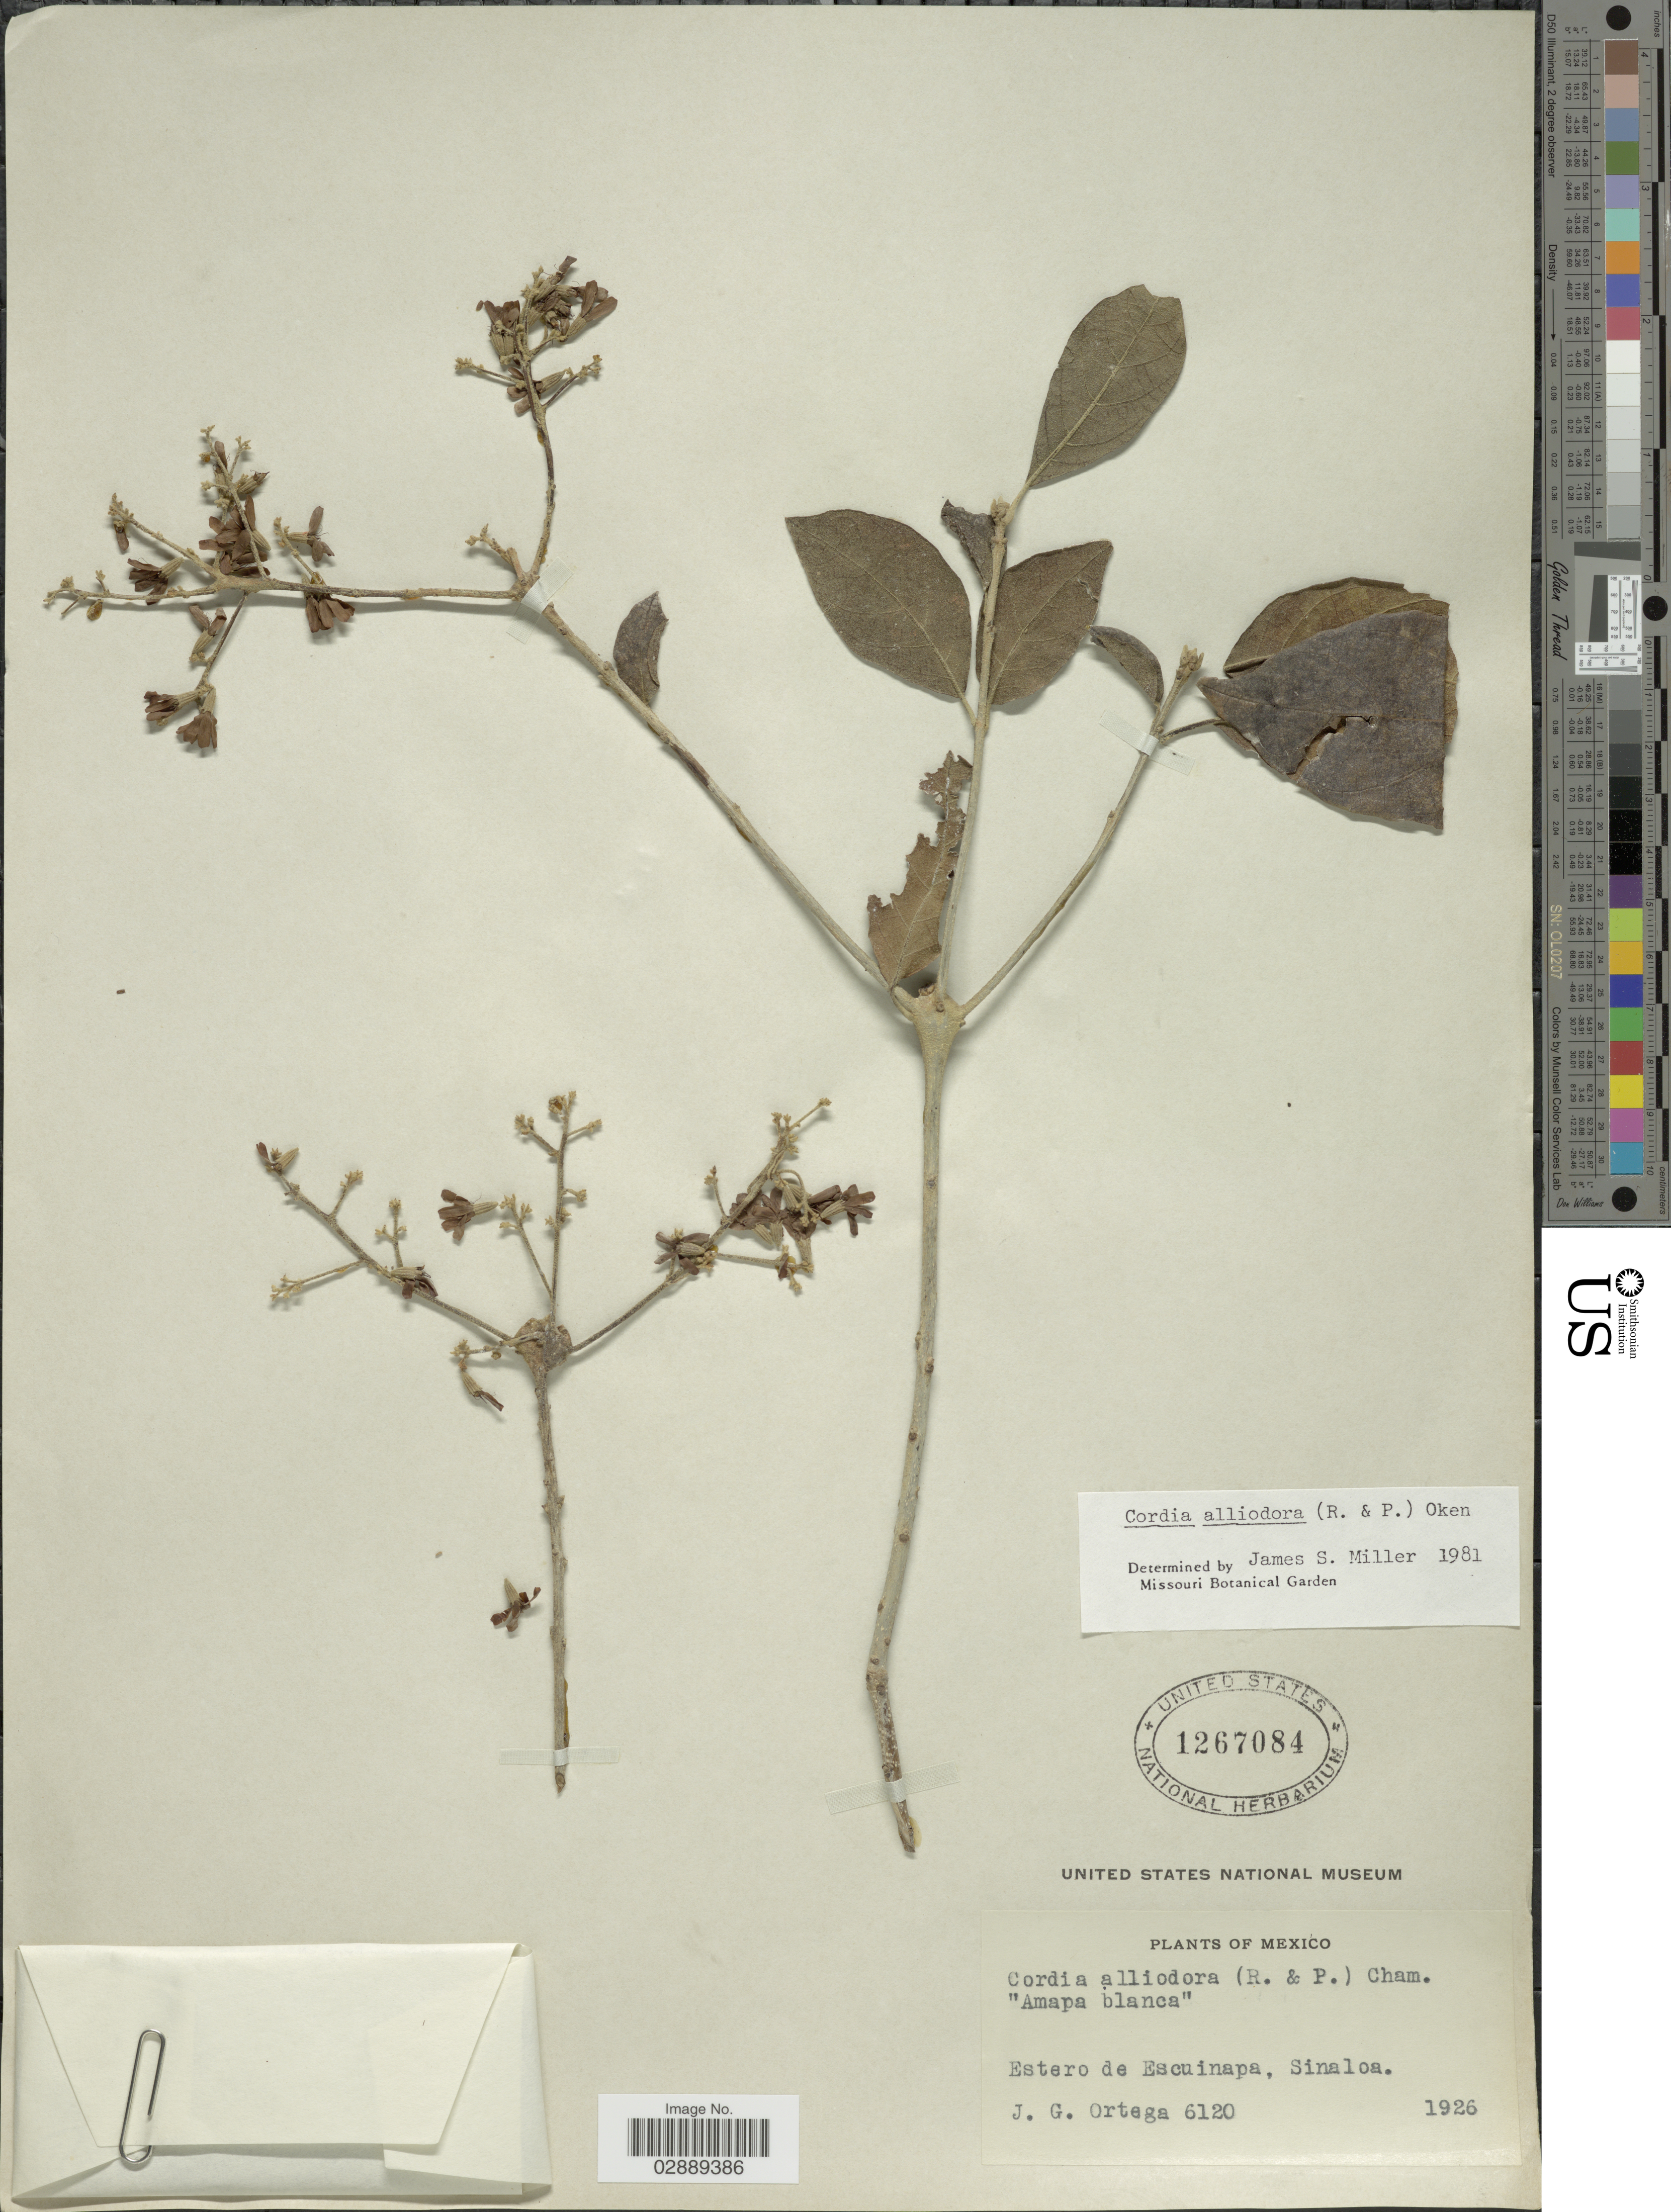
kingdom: Plantae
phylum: Tracheophyta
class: Magnoliopsida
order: Boraginales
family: Cordiaceae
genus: Cordia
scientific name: Cordia alliodora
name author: (Ruiz & Pav.) Oken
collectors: J. Ortega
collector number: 6120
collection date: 1926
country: Mexico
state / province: Sinaloa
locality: Estero de Escuinapa.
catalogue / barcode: US 1267084